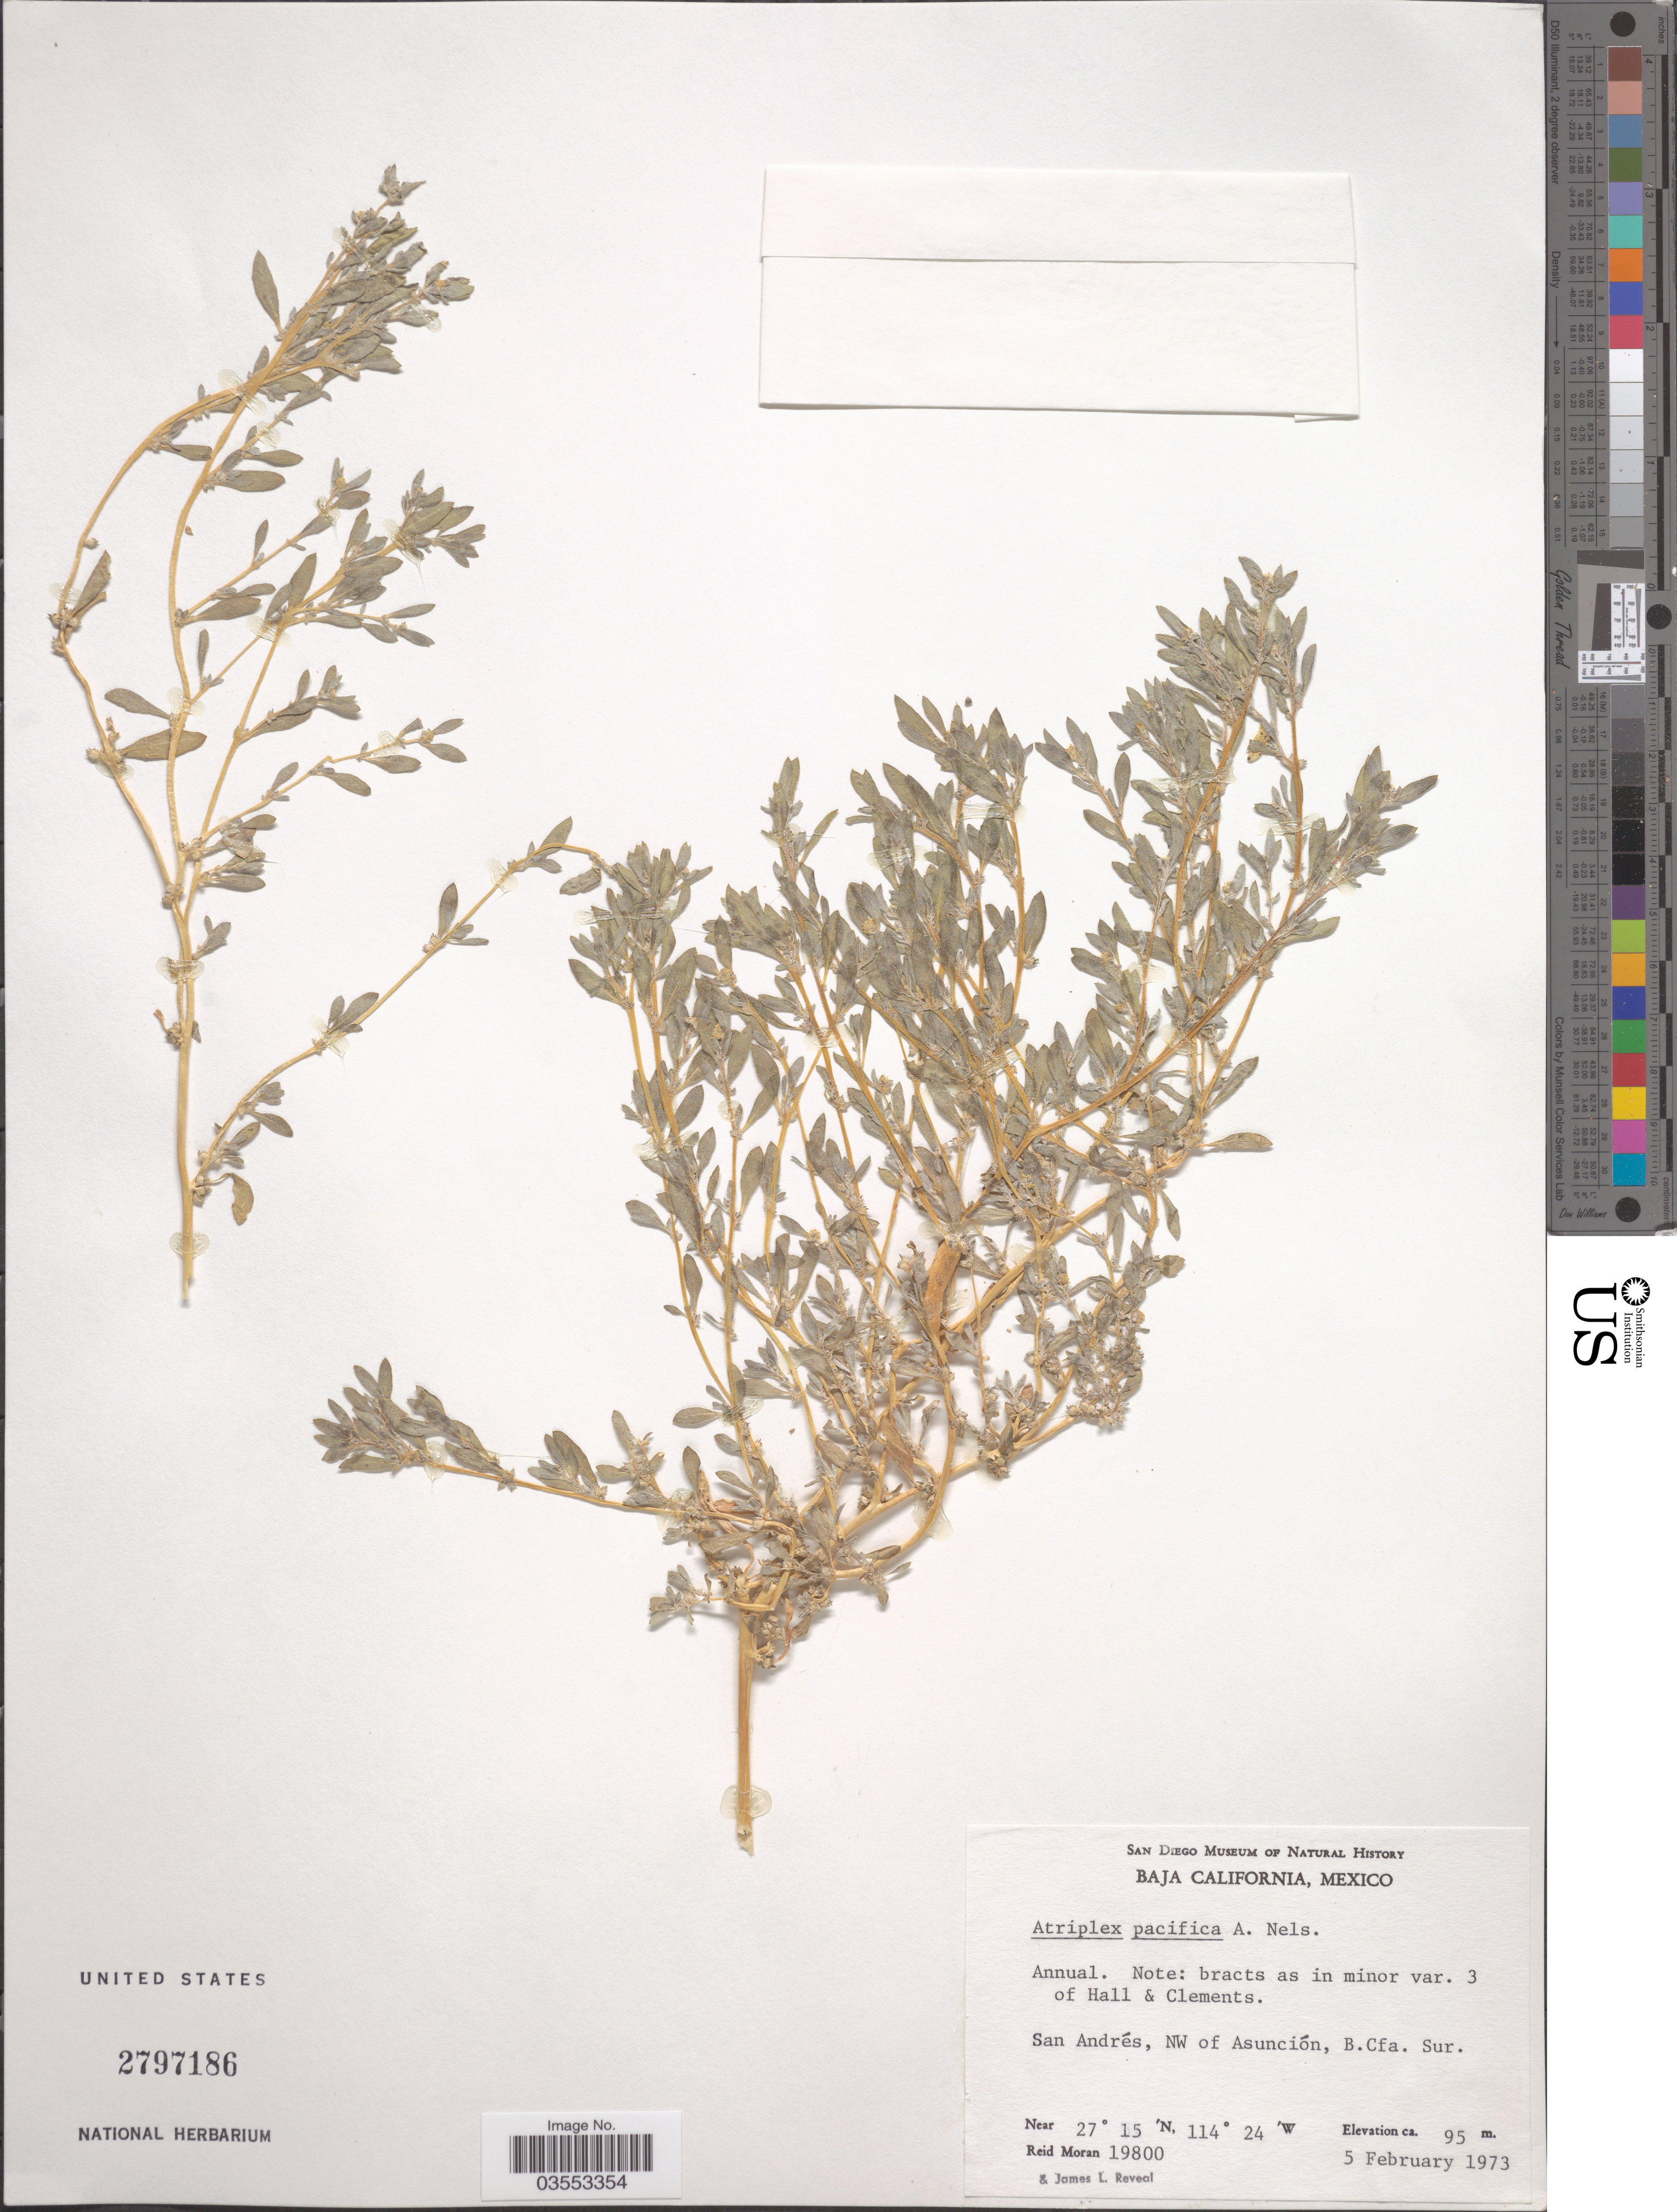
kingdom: Plantae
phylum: Tracheophyta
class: Magnoliopsida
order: Caryophyllales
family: Amaranthaceae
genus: Atriplex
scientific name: Atriplex pacifica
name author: A. Nelson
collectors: R. Moran & J. L. Reveal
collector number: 19800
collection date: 1973-02-05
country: Mexico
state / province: Baja California Sur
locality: San Andrés, NW of Asunción.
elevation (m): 95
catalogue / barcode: US 2797186